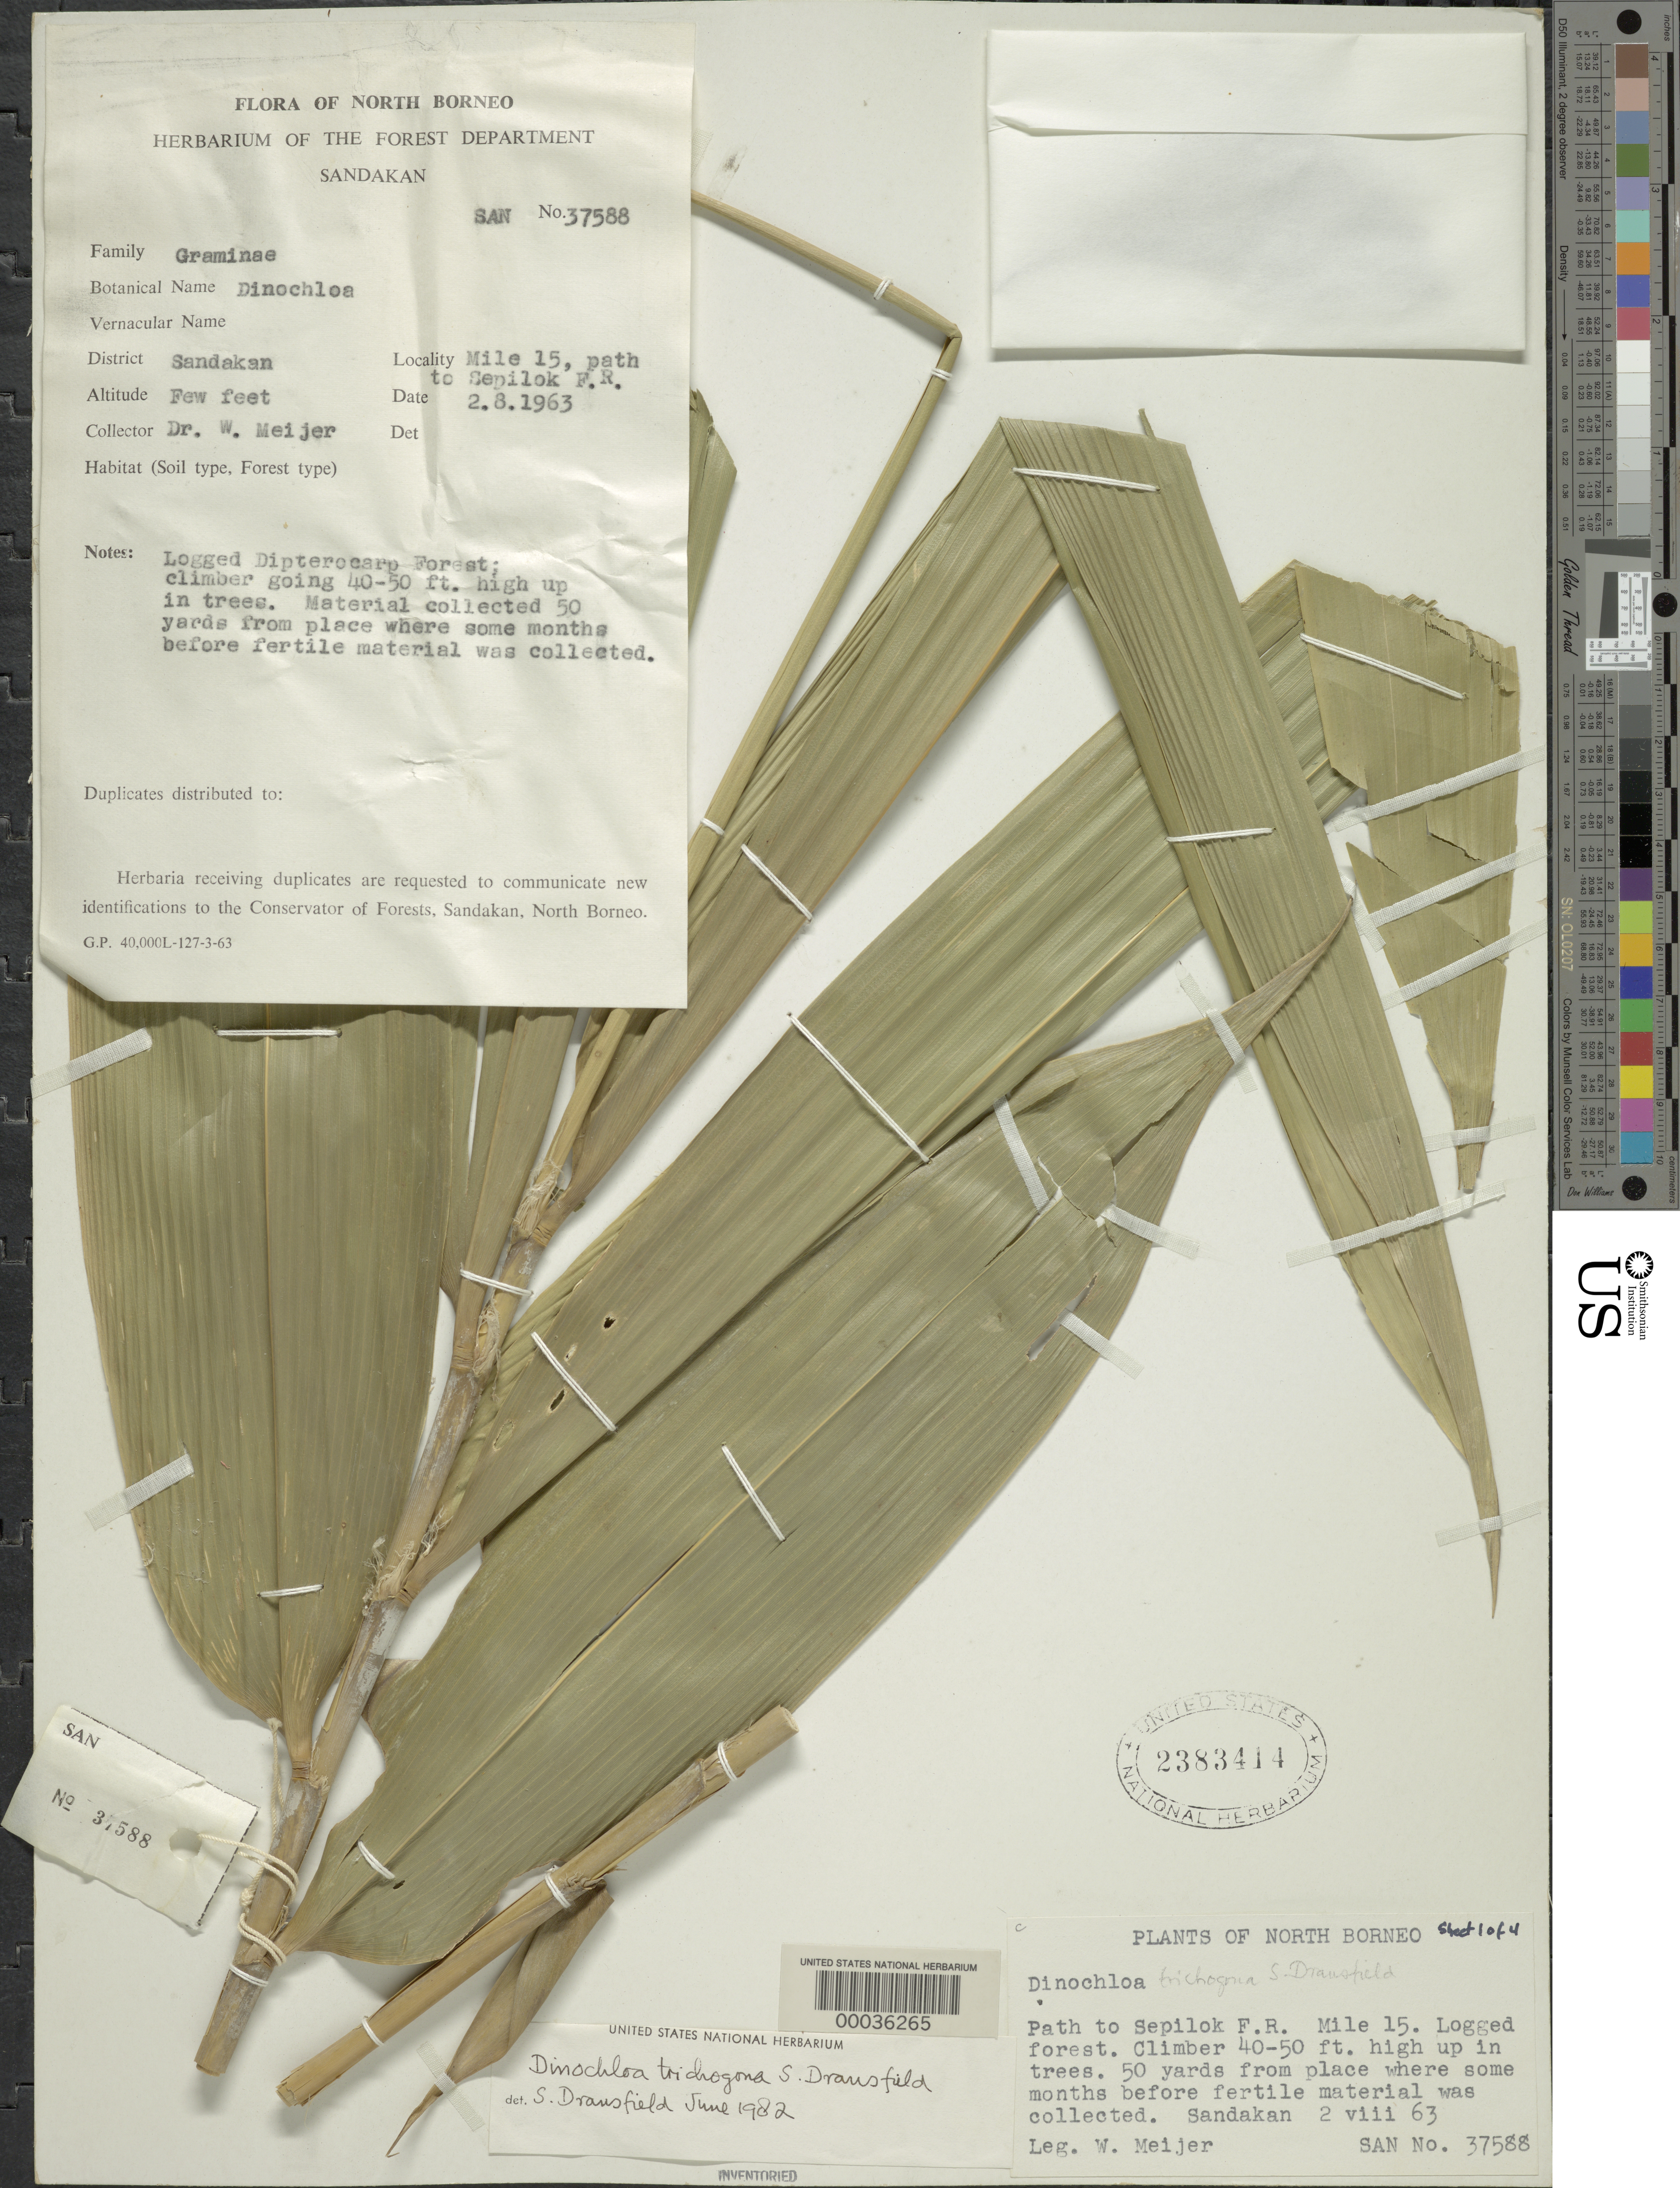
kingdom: Plantae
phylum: Tracheophyta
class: Liliopsida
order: Poales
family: Poaceae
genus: Dinochloa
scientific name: Dinochloa trichogona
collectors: W. Meijer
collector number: San 37588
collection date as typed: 02 Aug 1963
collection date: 1963-08-02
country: Malaysia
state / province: Sabah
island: Borneo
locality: Path to sepilok f.r. mile 15, sandakan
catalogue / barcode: US 2383414